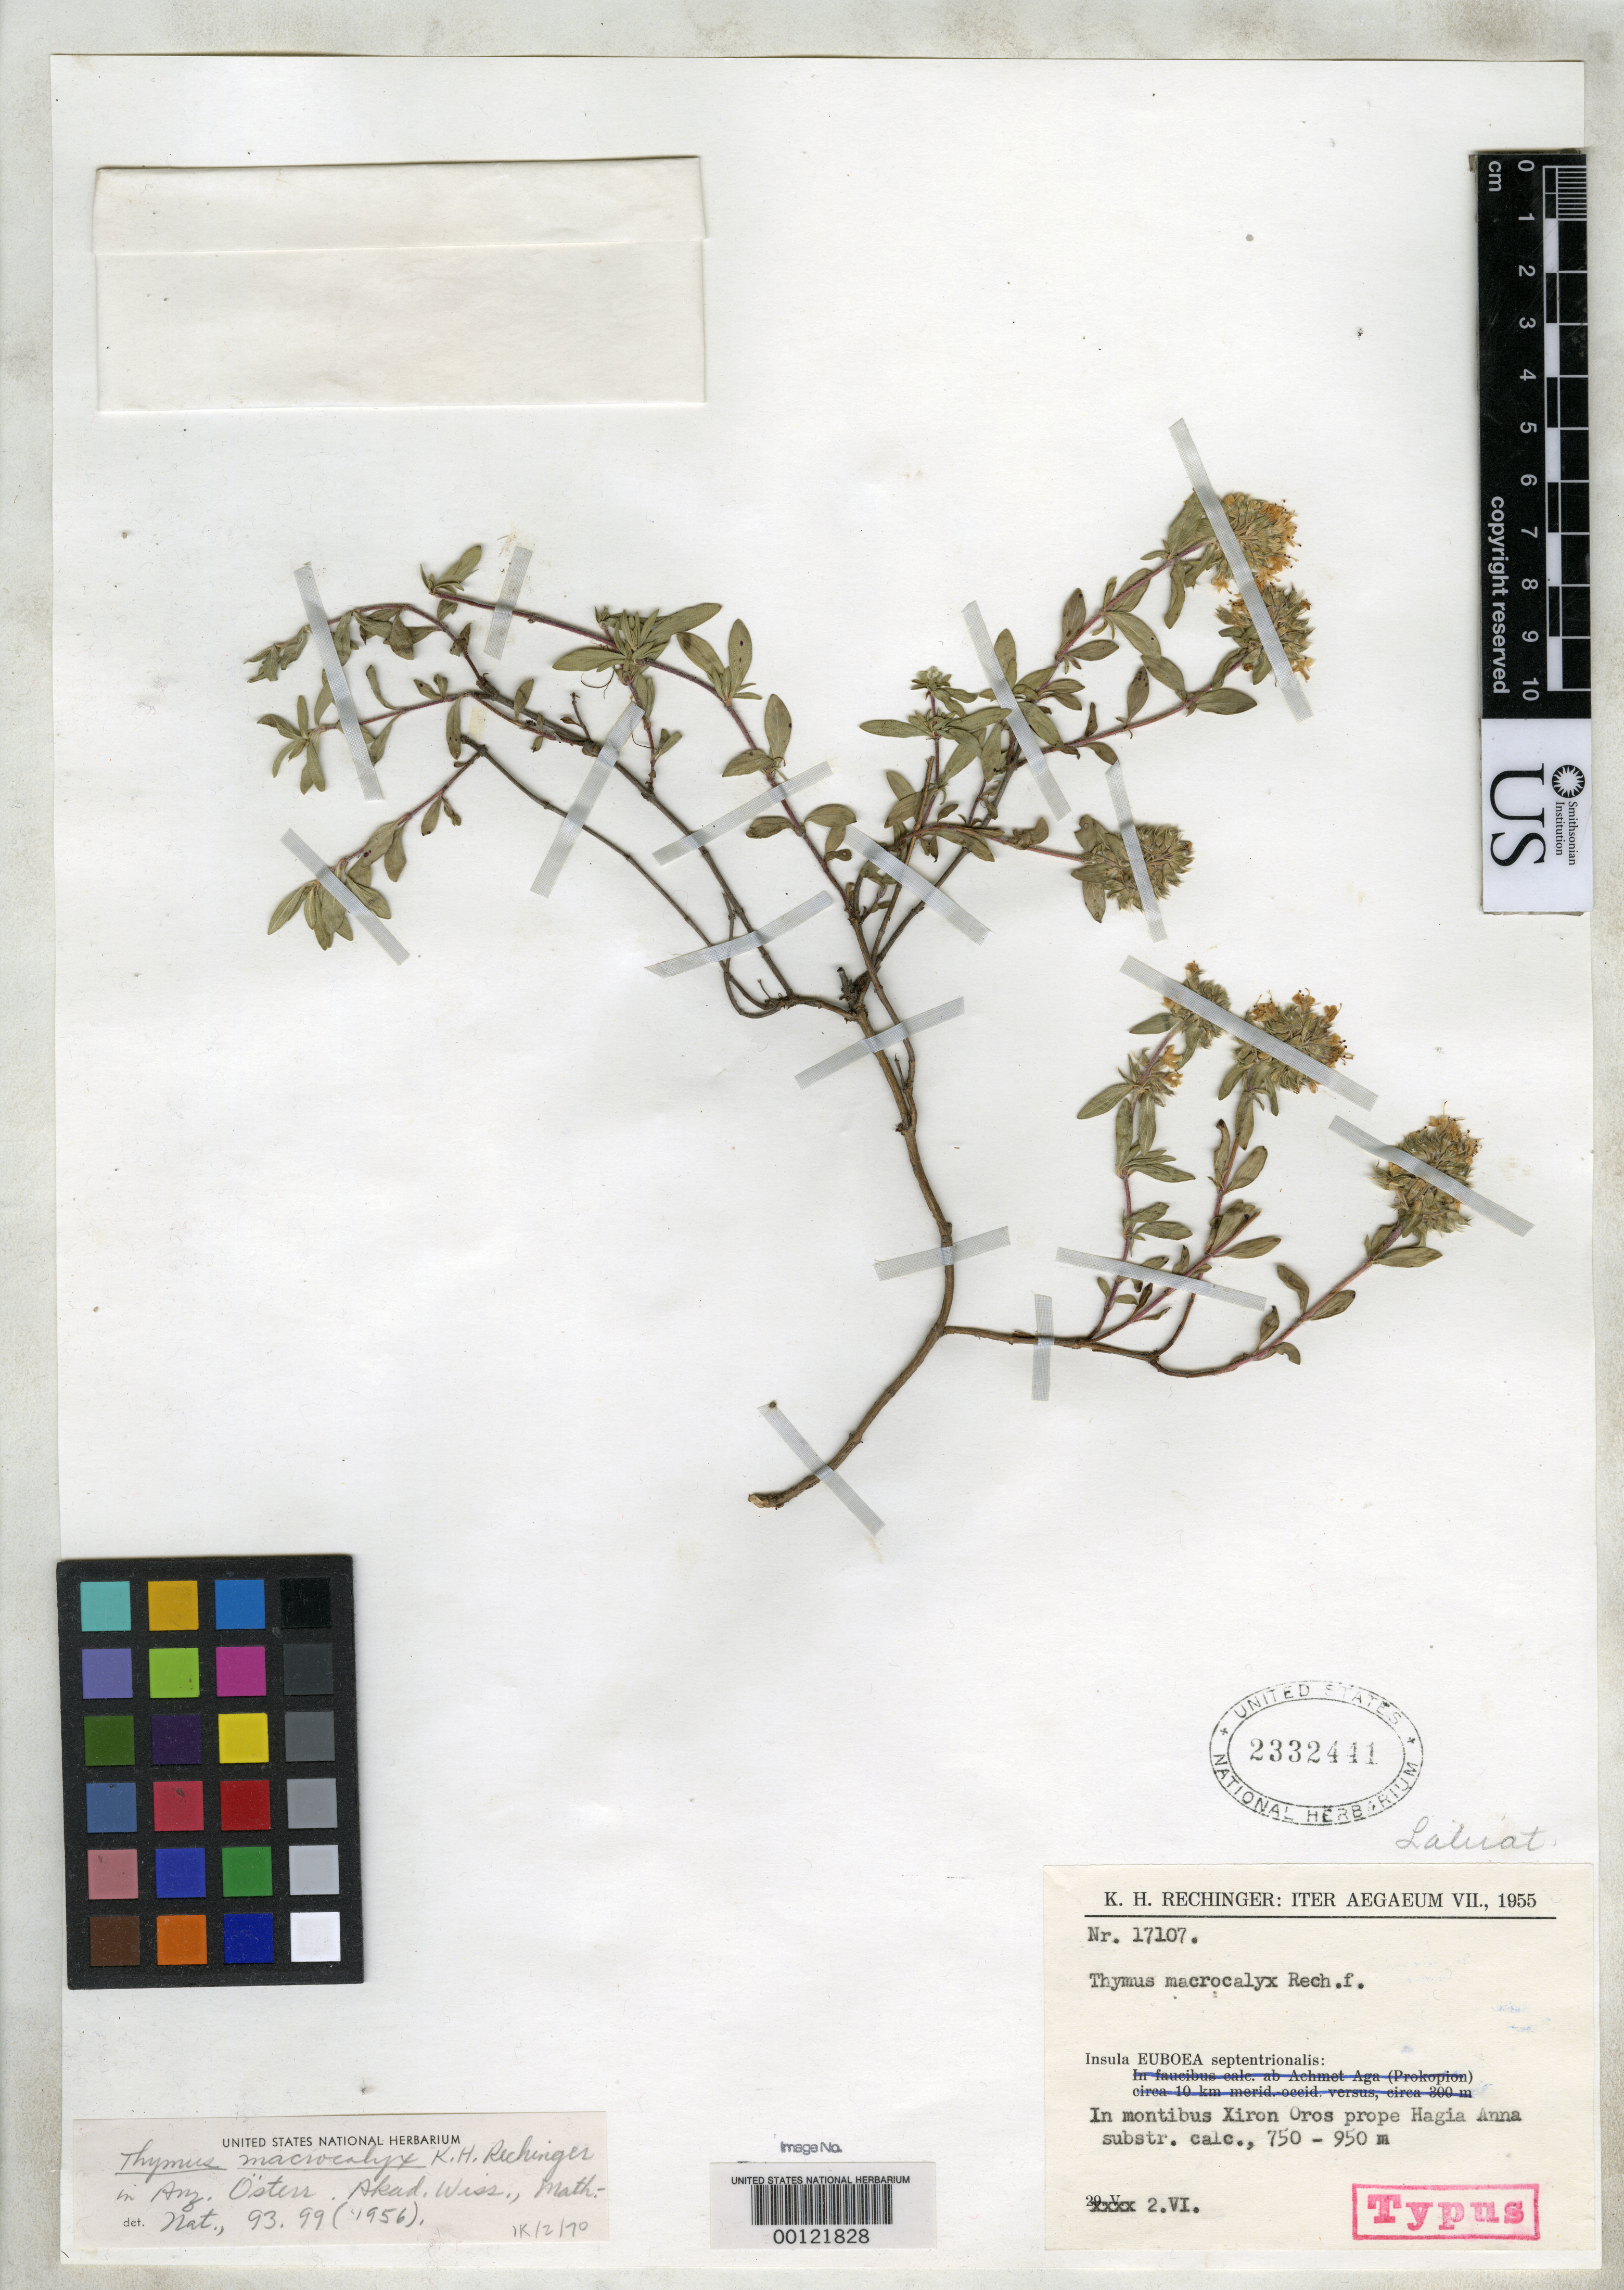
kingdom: Plantae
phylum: Tracheophyta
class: Magnoliopsida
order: Lamiales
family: Lamiaceae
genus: Thymus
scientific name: Thymus macrocalyx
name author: Rech. f.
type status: Isotype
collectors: K. H. Rechinger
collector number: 17107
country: Greece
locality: In montibus Xiron Orosprope hagia Anna, Insula Euroea Septentrionalis.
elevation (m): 750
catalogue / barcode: US 2332441